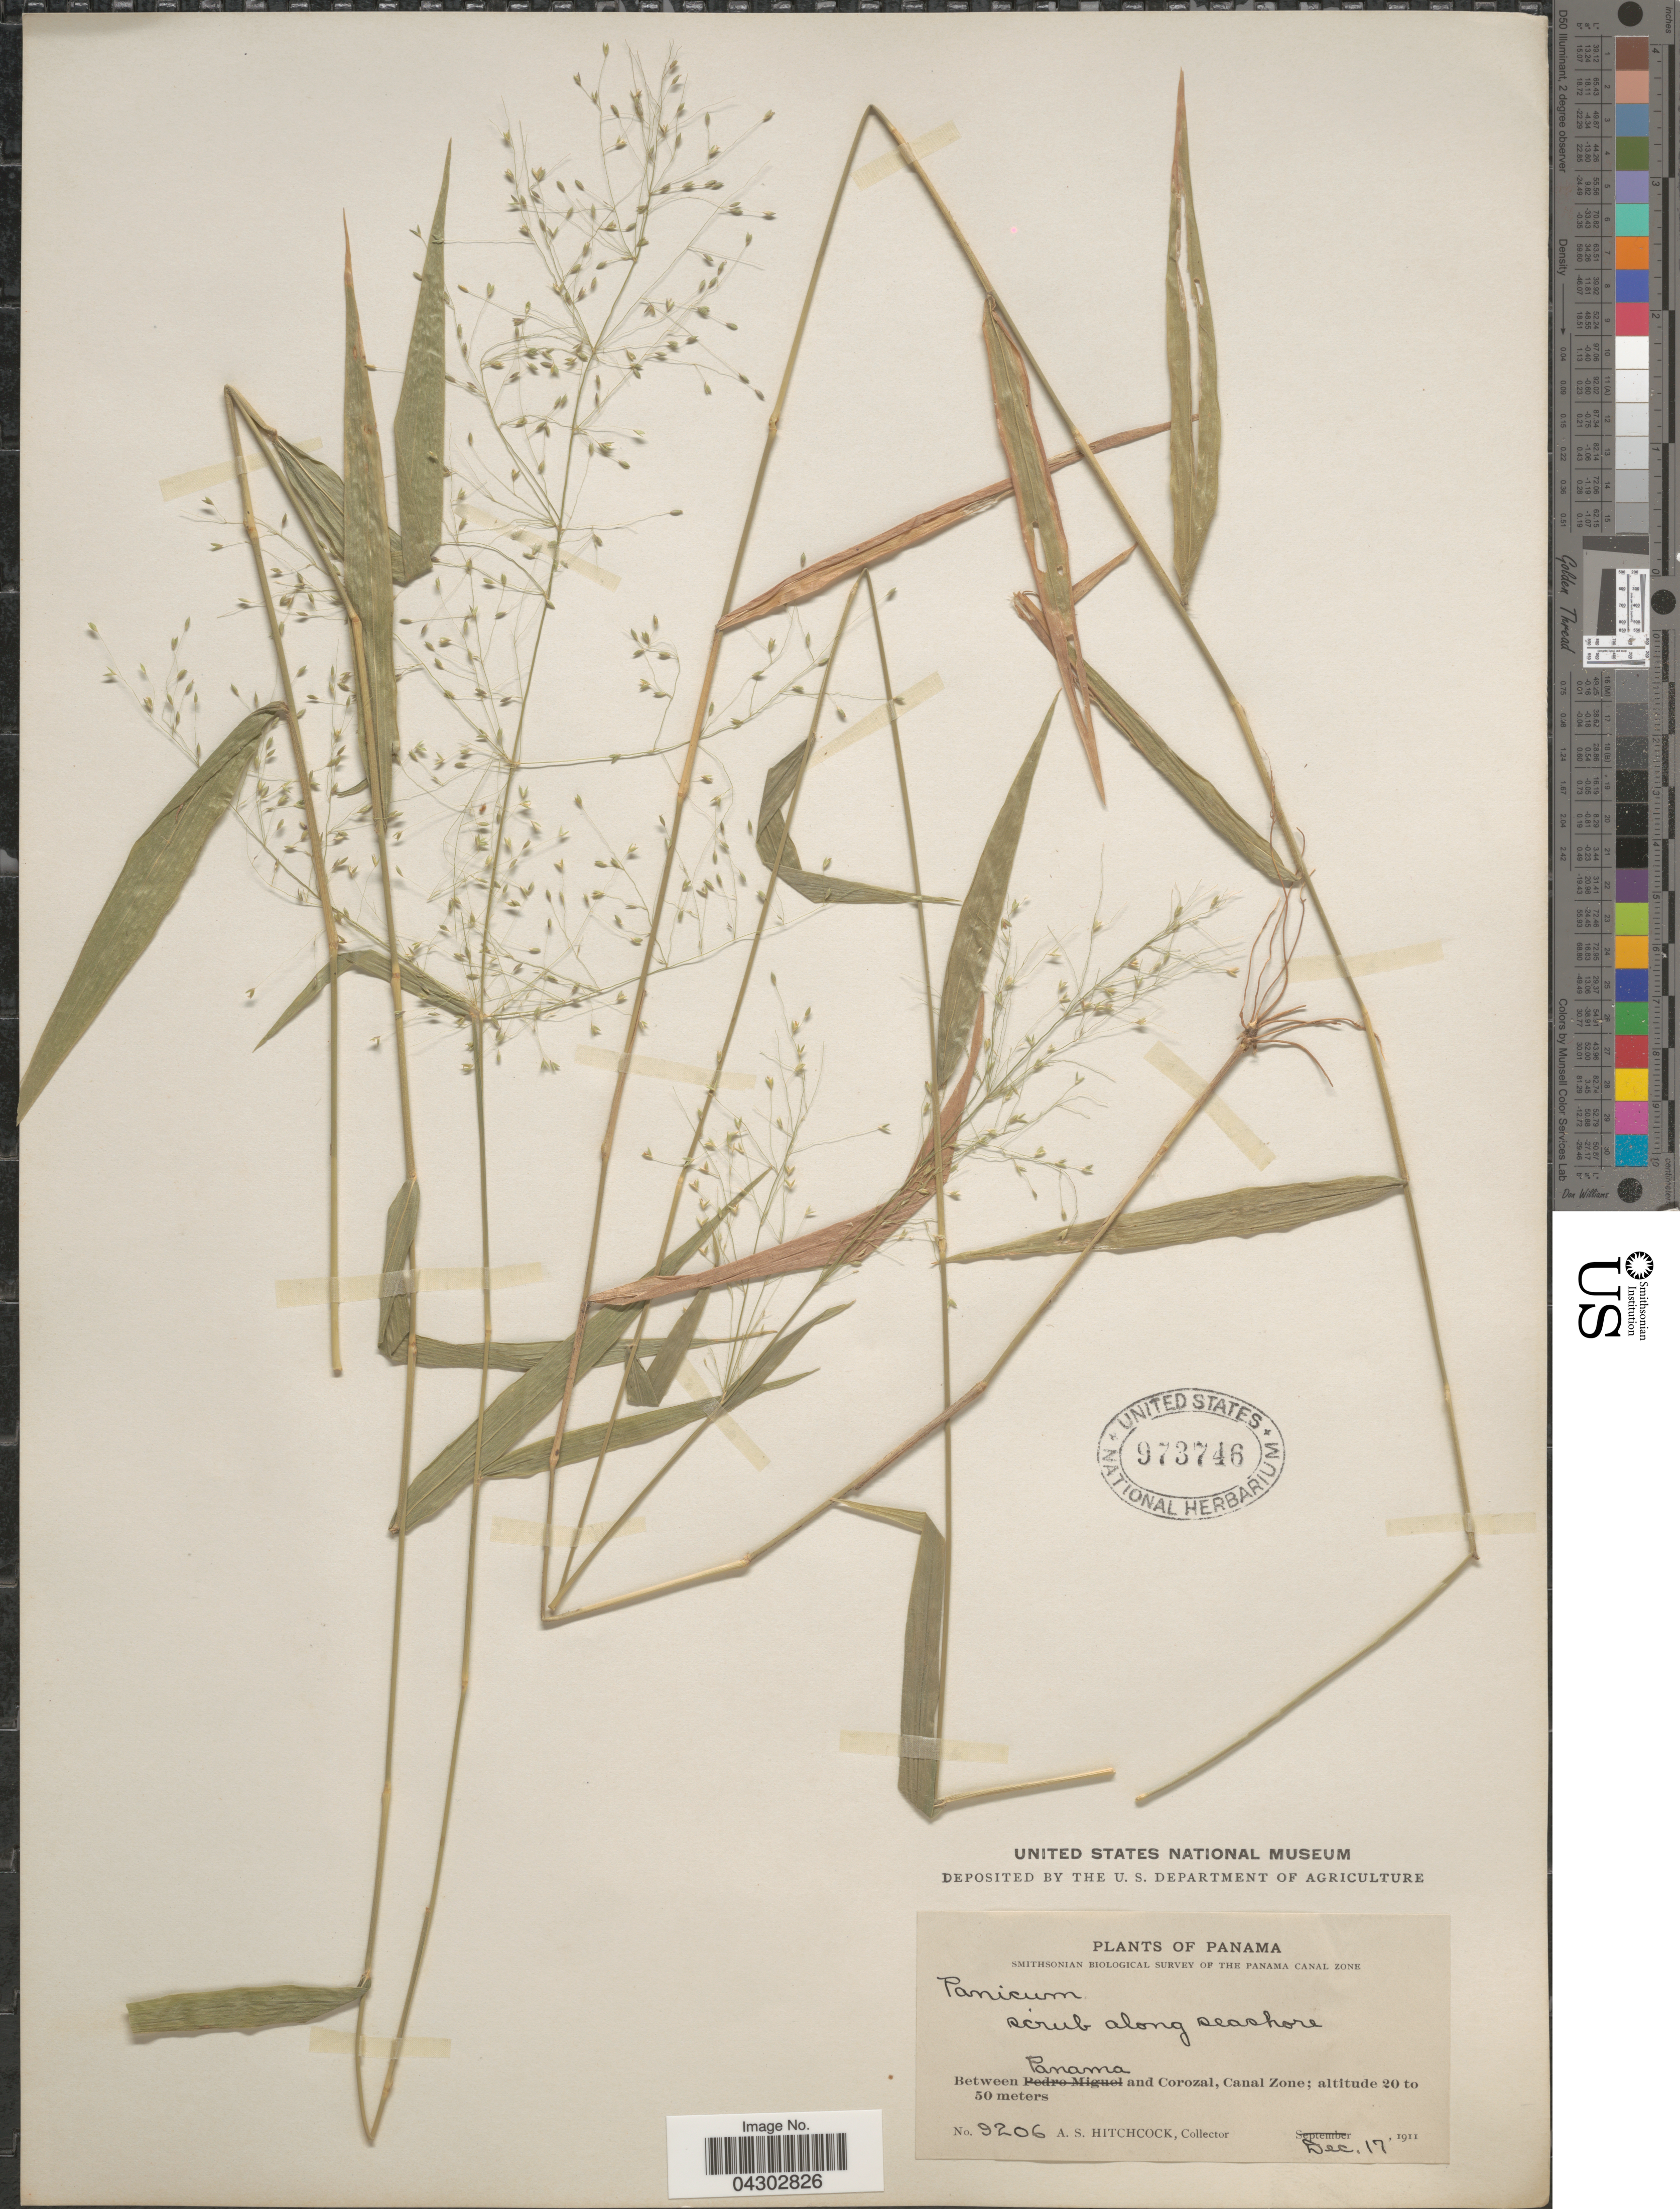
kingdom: Plantae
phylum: Tracheophyta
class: Liliopsida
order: Poales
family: Poaceae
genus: Panicum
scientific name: Panicum haenkeanum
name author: J. Presl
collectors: A. S. Hitchcock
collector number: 9206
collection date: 1911-12-17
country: Panama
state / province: Colón / Panamá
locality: Smithsonian Biological Survey of the Panama Canal Zone. Between Panama and Corozal, Canal Zone.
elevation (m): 20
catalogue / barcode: US 973746